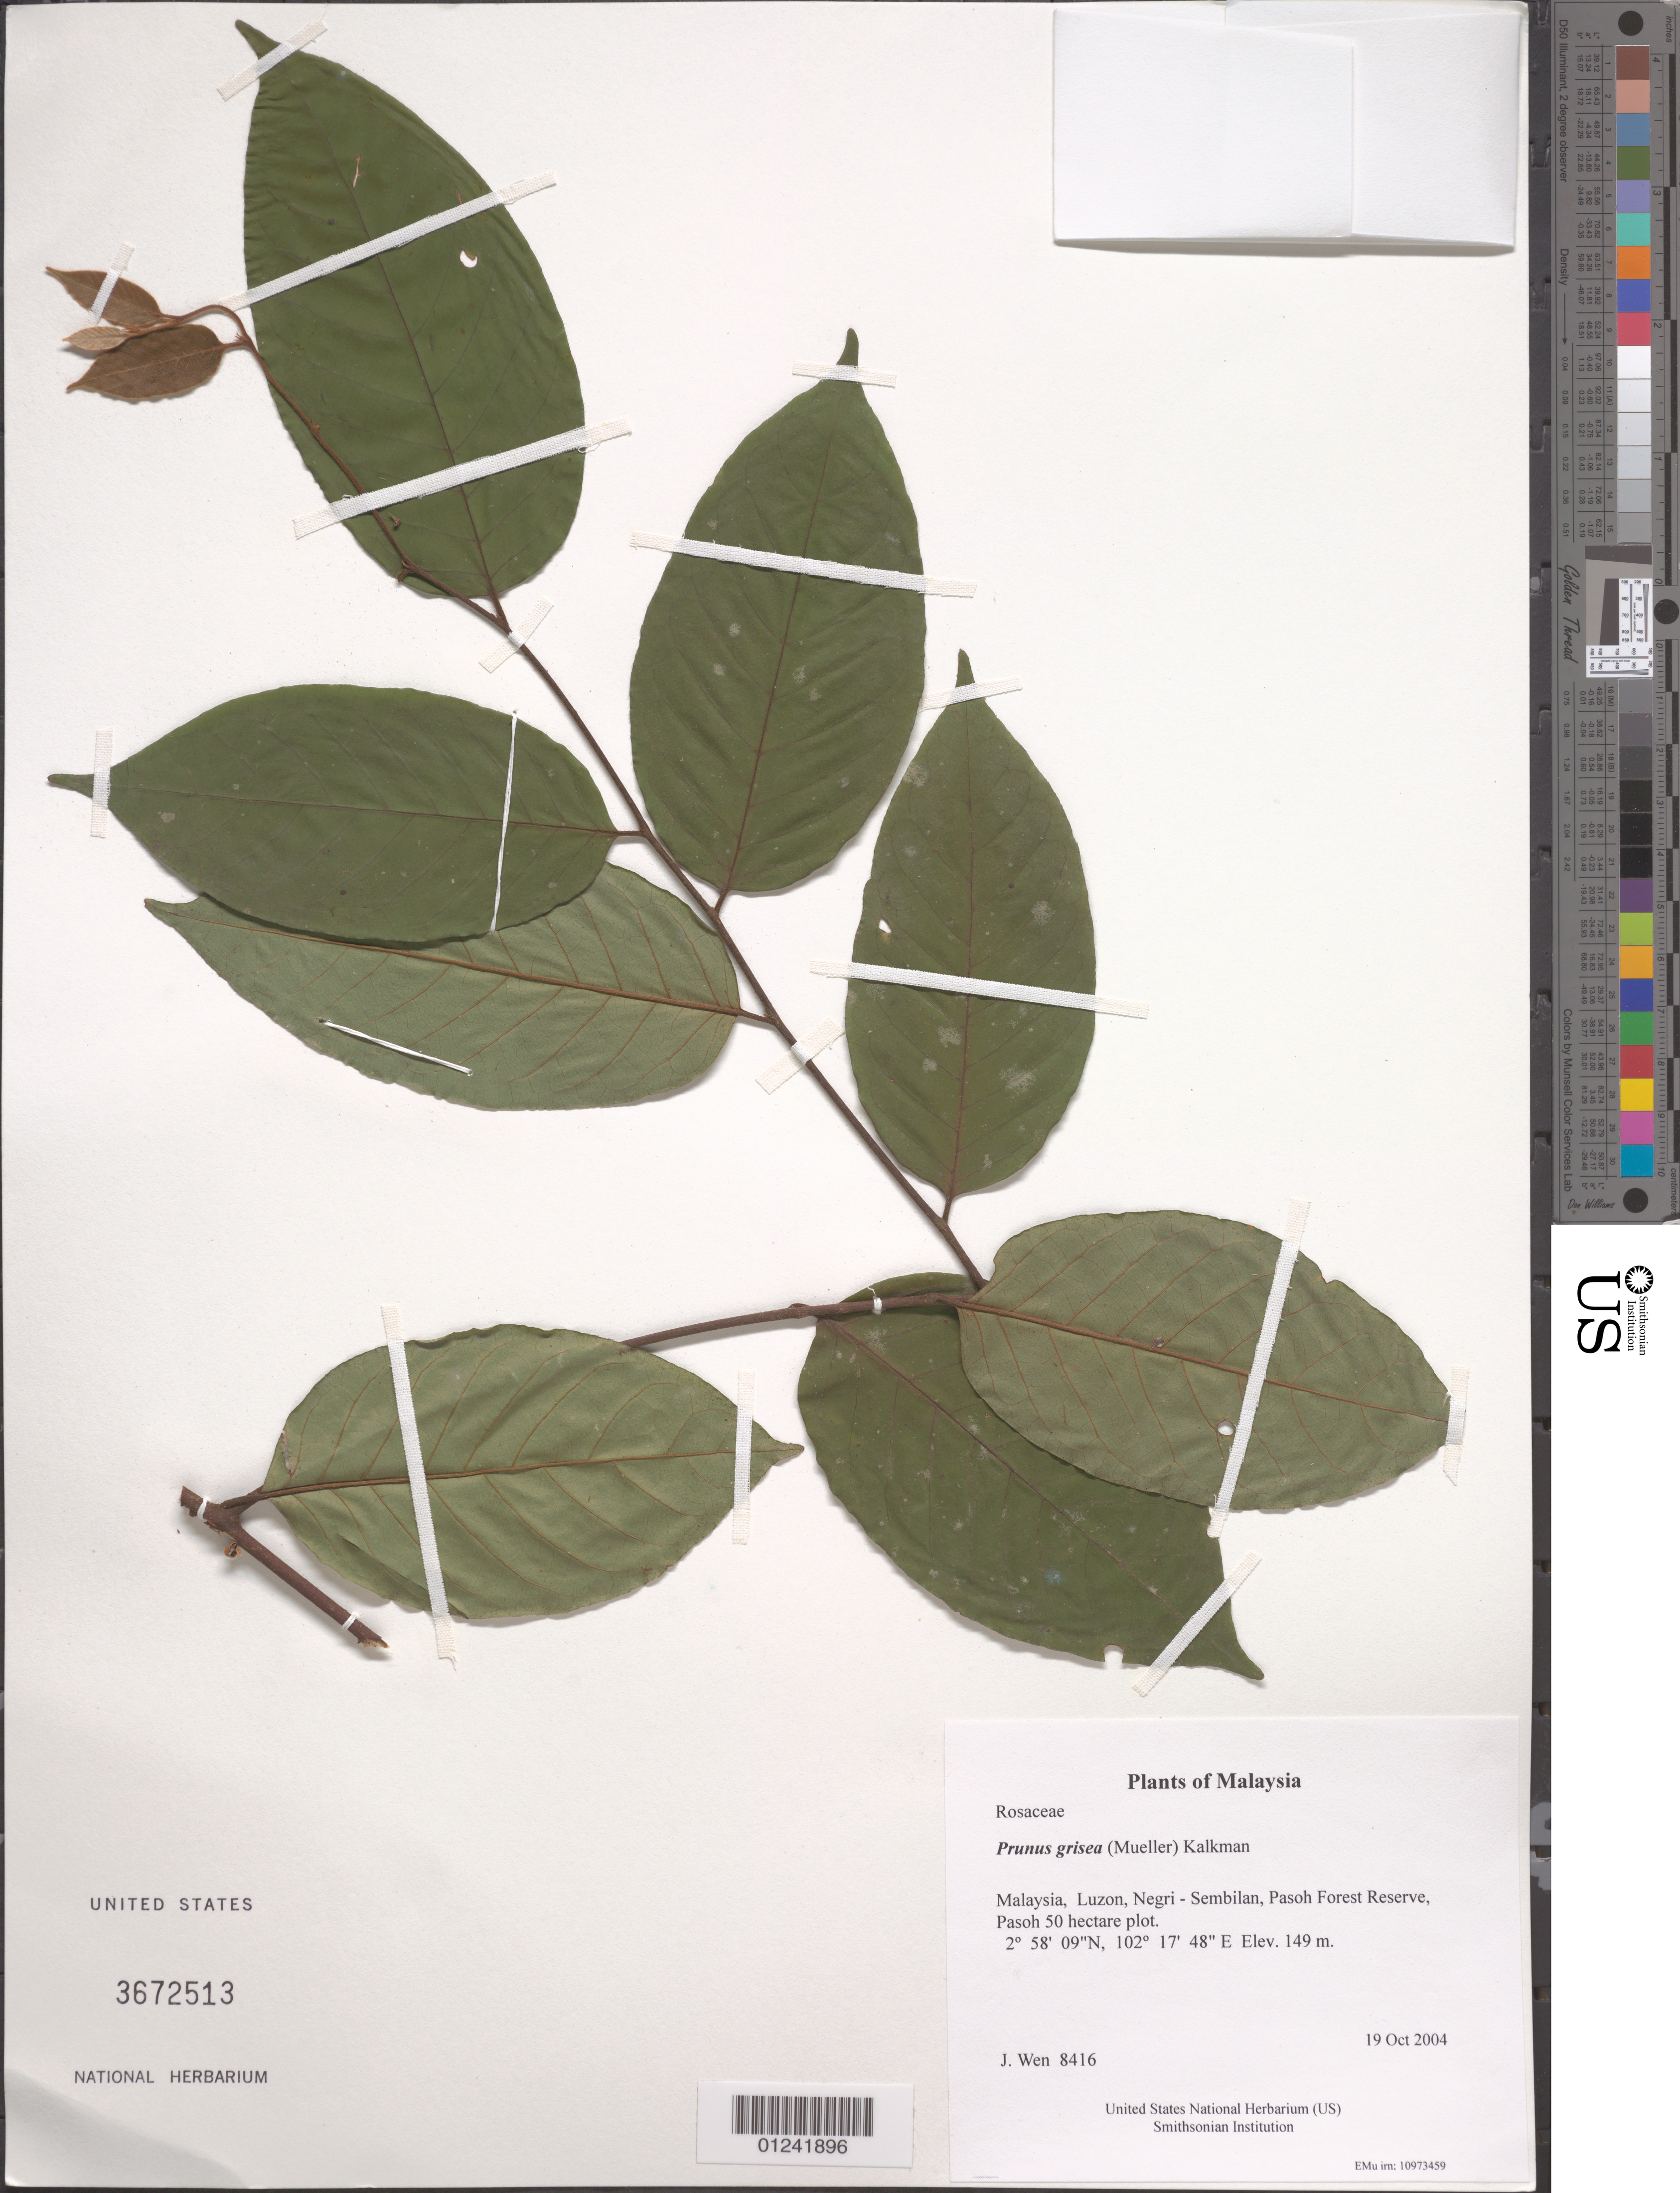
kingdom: Plantae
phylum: Tracheophyta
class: Magnoliopsida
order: Rosales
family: Rosaceae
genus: Prunus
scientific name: Prunus grisea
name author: (Blume ex K. Müller) Kalkman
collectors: J. Wen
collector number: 8416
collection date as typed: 19 Oct 2004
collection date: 2004-10-19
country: Malaysia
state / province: Negeri Sembilan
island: Luzon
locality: Pasoh Forest Reserve, Pasoh 50 hectare plot.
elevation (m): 149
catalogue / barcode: US 3672513